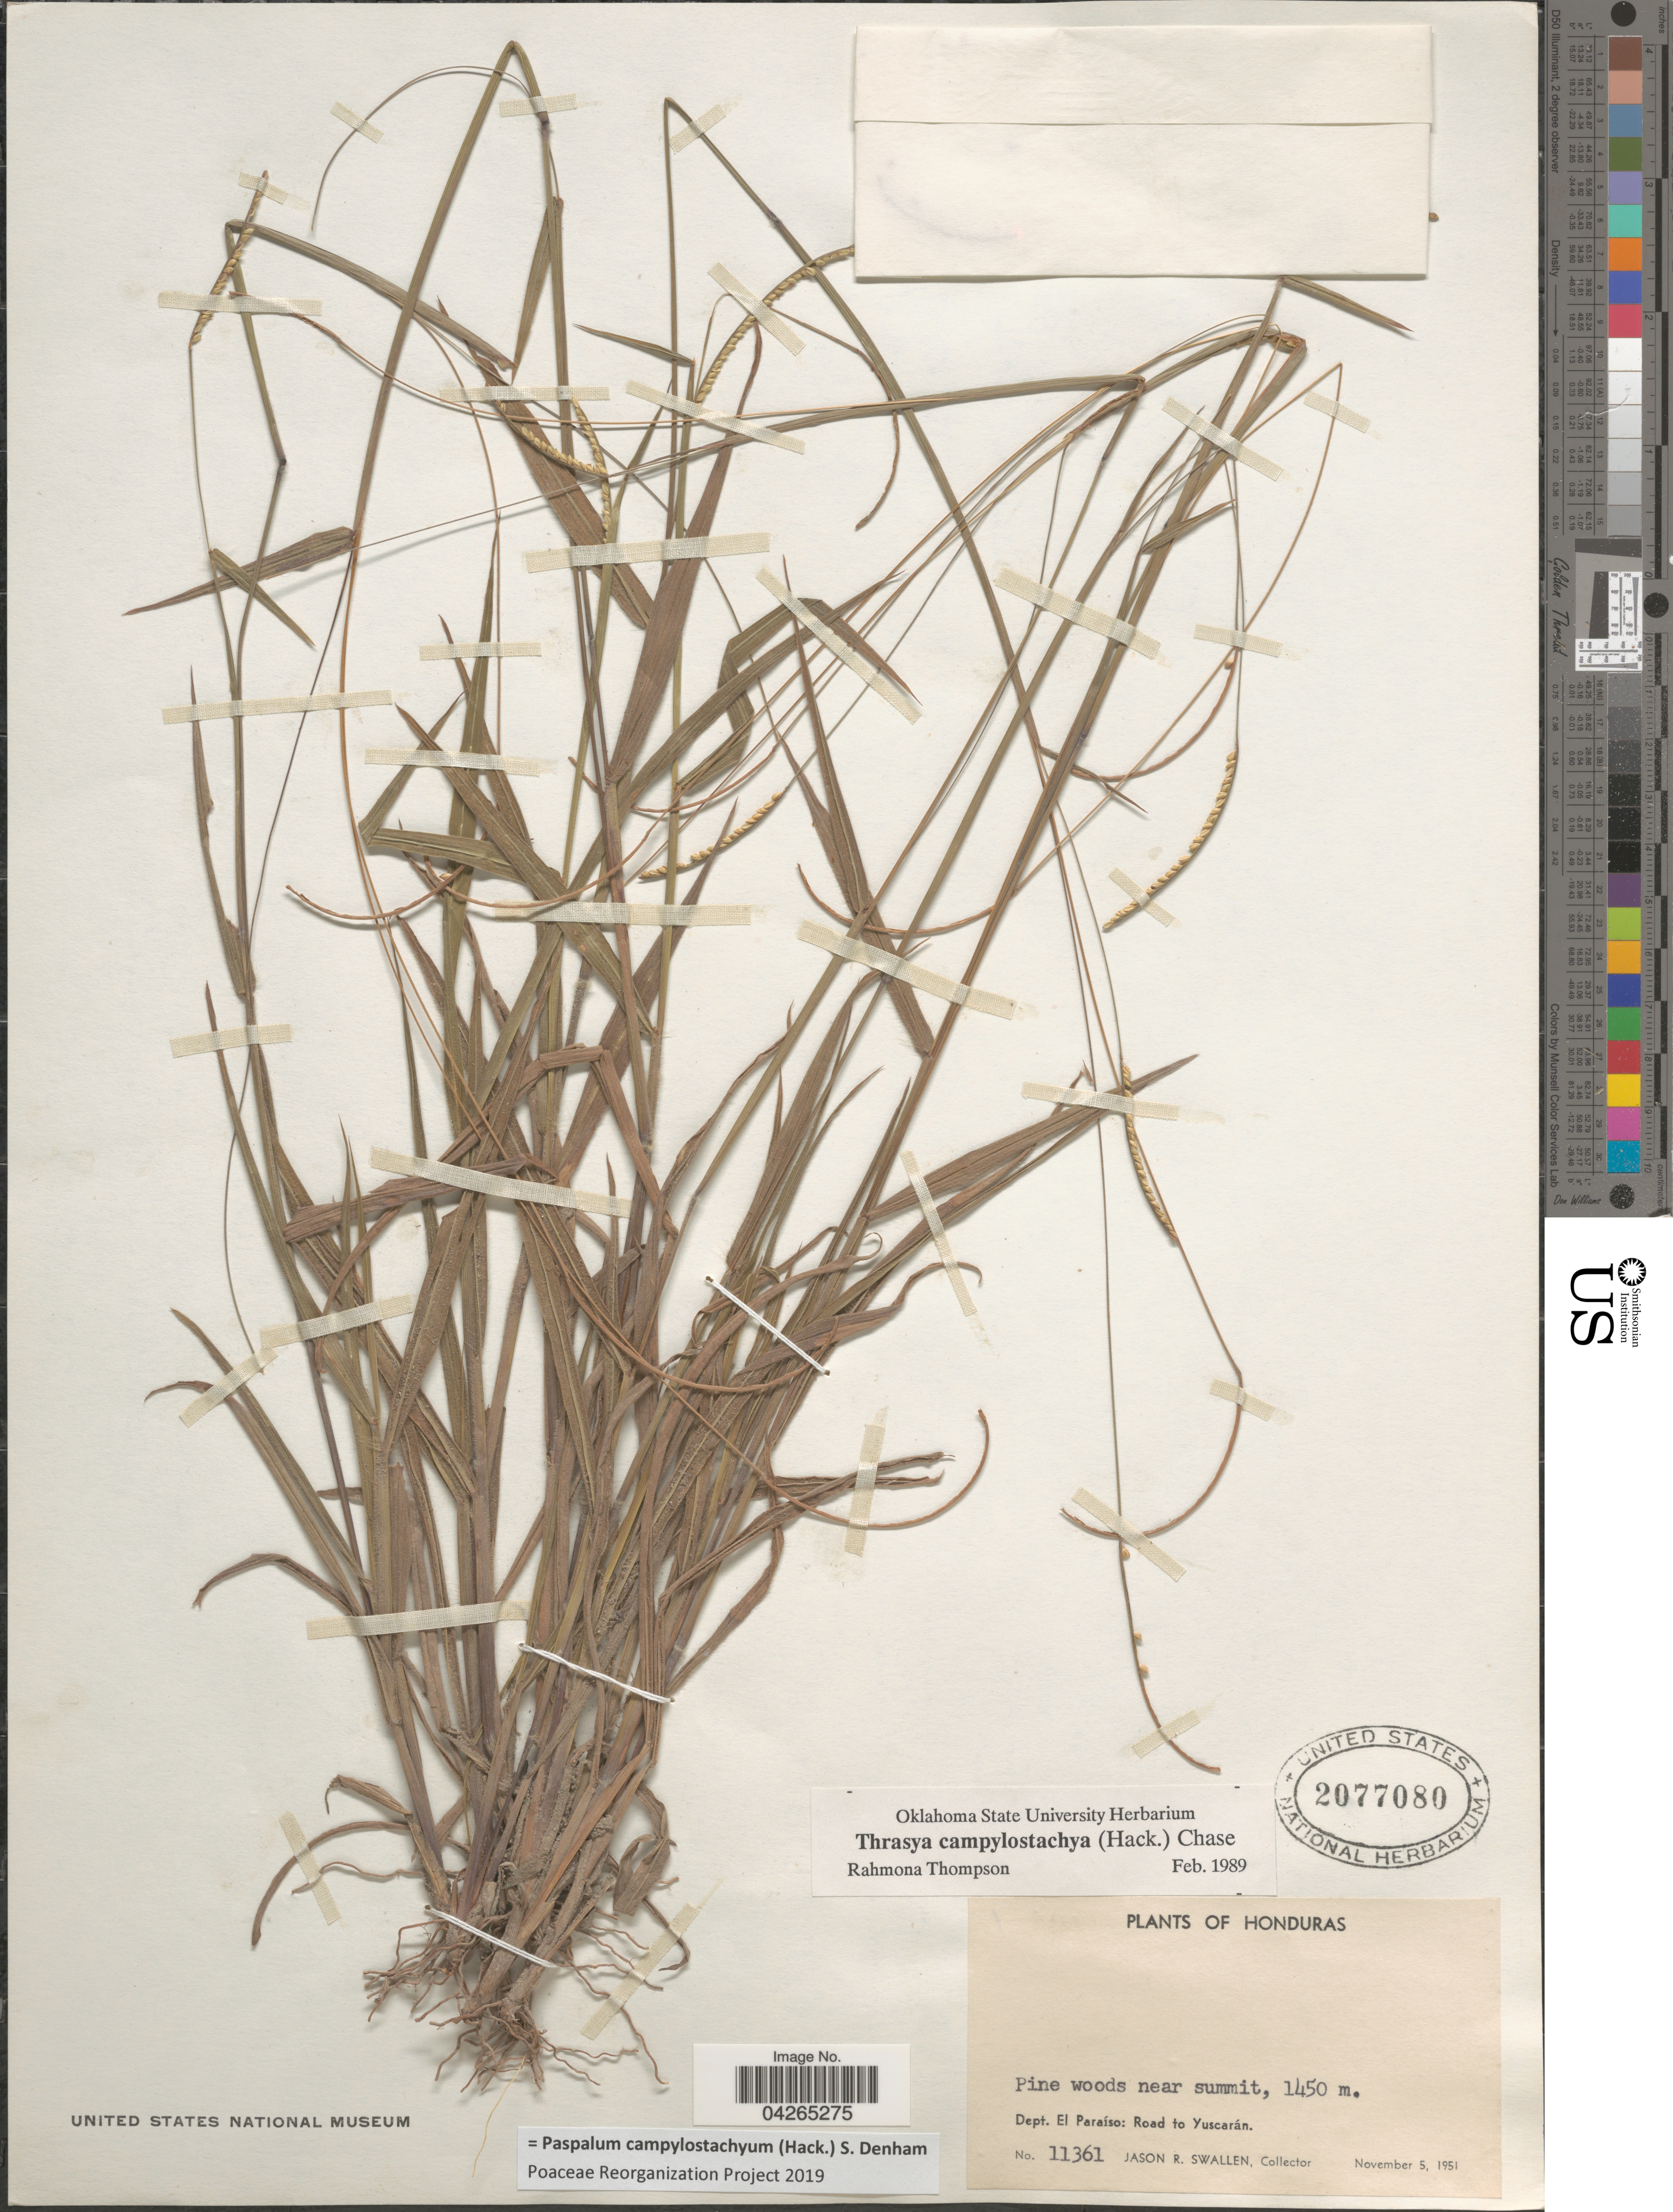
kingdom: Plantae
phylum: Tracheophyta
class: Liliopsida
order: Poales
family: Poaceae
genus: Paspalum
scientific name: Paspalum campylostachyum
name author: (Hack.) S. Denham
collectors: J. R. Swallen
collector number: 11361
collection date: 1951-11-05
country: Honduras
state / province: El Paraiso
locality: Dept. El Paraíso: Road to Yuscarán.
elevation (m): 1450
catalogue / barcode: US 2077080